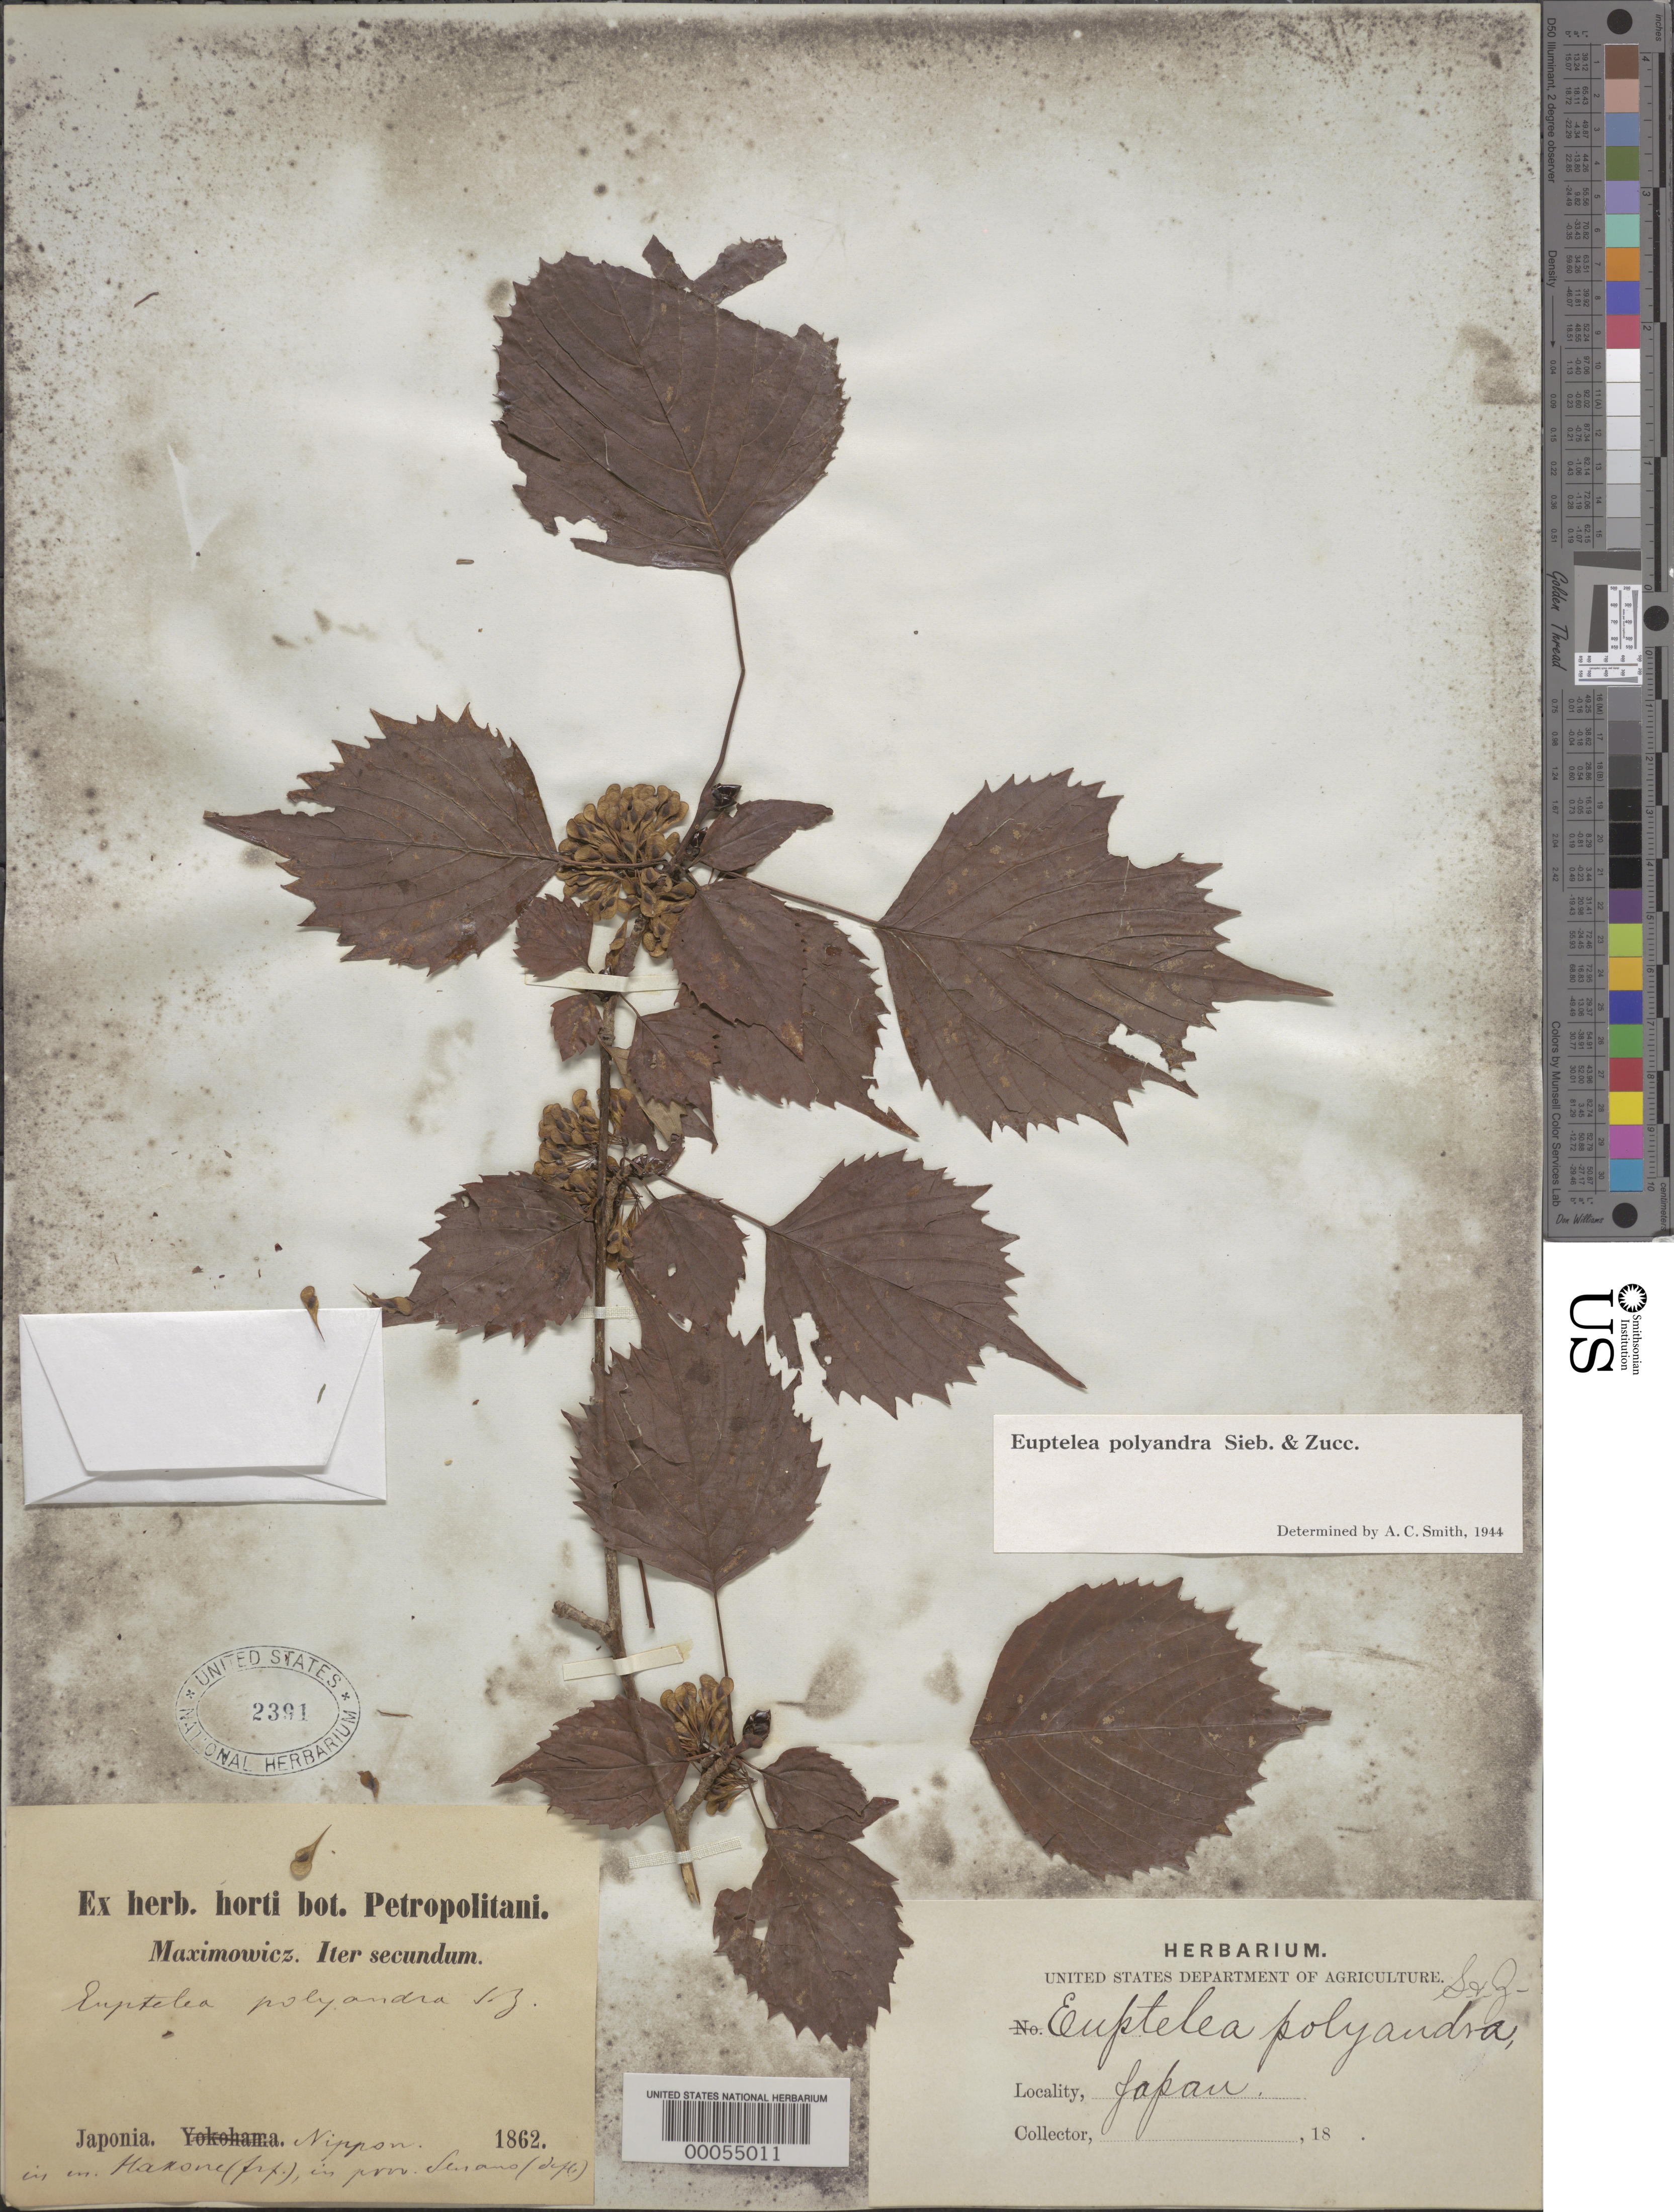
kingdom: Plantae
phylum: Tracheophyta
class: Magnoliopsida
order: Ranunculales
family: Eupteleaceae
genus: Euptelea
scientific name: Euptelea polyandra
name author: Siebold & Zucc.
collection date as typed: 1862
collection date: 1862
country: Japan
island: Honshu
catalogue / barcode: US 2391